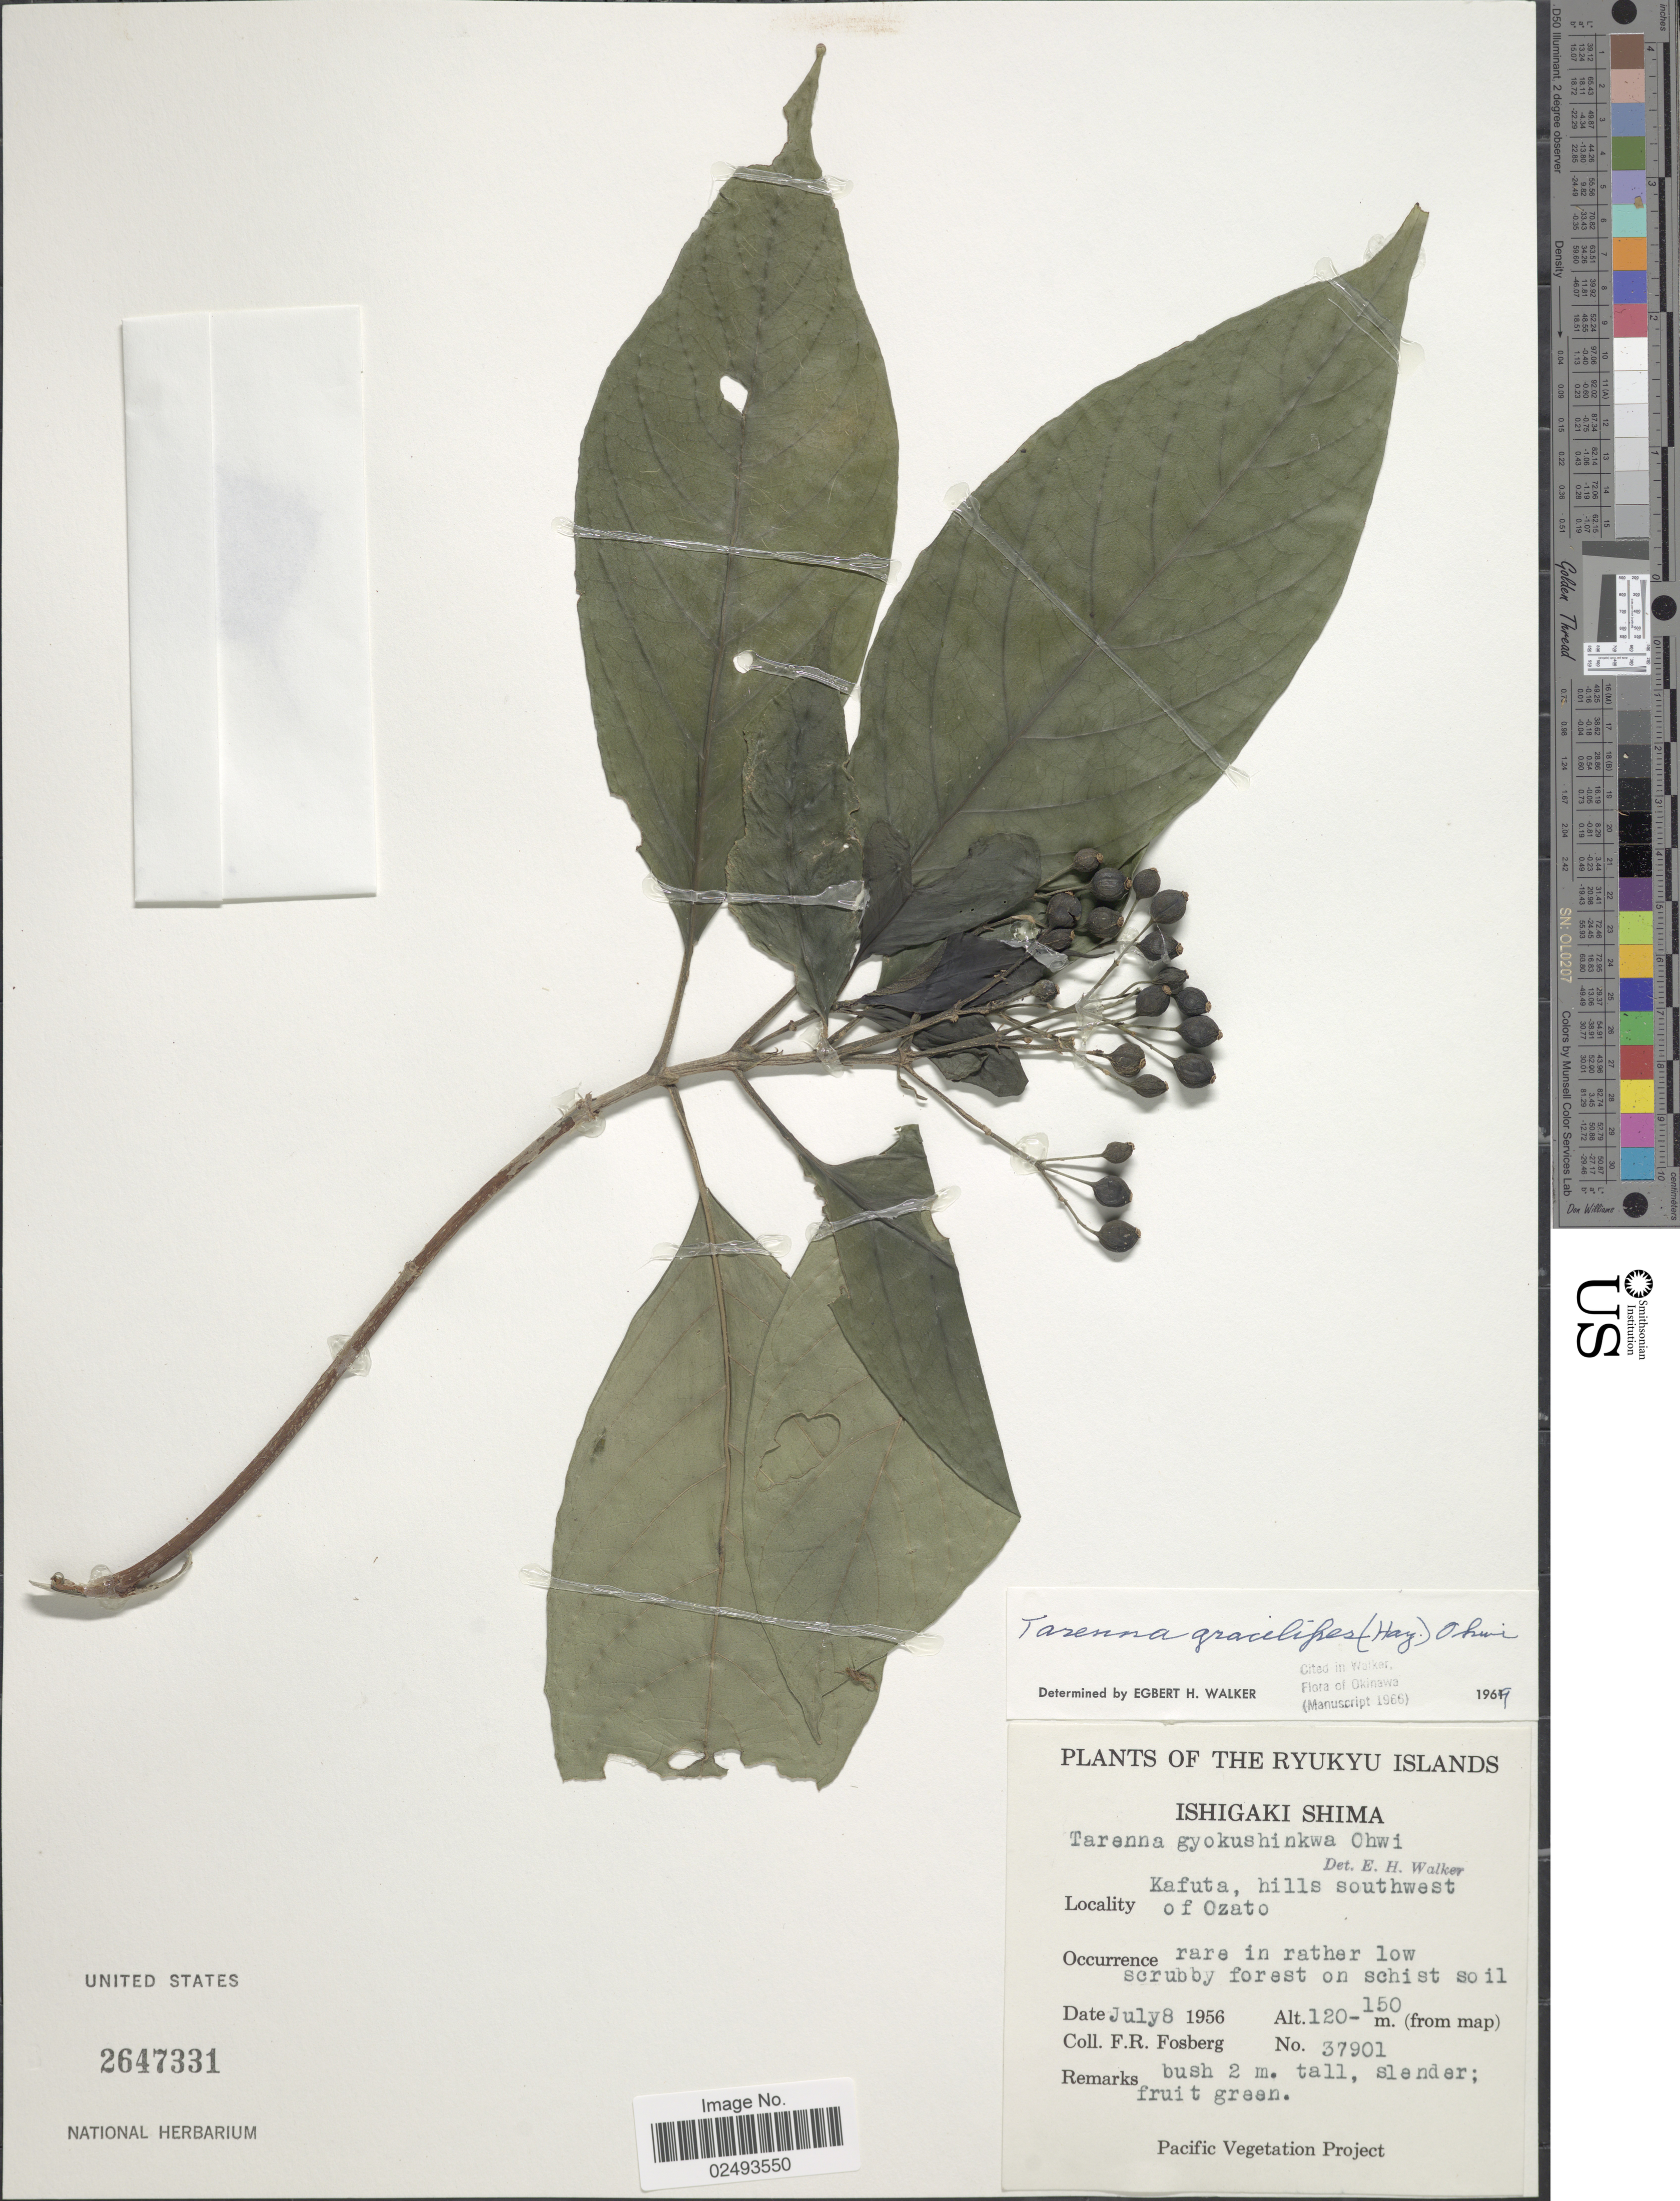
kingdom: Plantae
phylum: Tracheophyta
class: Magnoliopsida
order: Gentianales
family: Rubiaceae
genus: Tarenna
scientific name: Tarenna gracilipes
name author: (Hayata) Ohwi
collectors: F. R. Fosberg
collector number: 37901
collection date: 1956-07-08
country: Japan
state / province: Okinawa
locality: Ryukyu Islands, Ishigaki Shima, Kafuta, hills southwest of Ozato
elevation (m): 120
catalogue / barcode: US 2647331